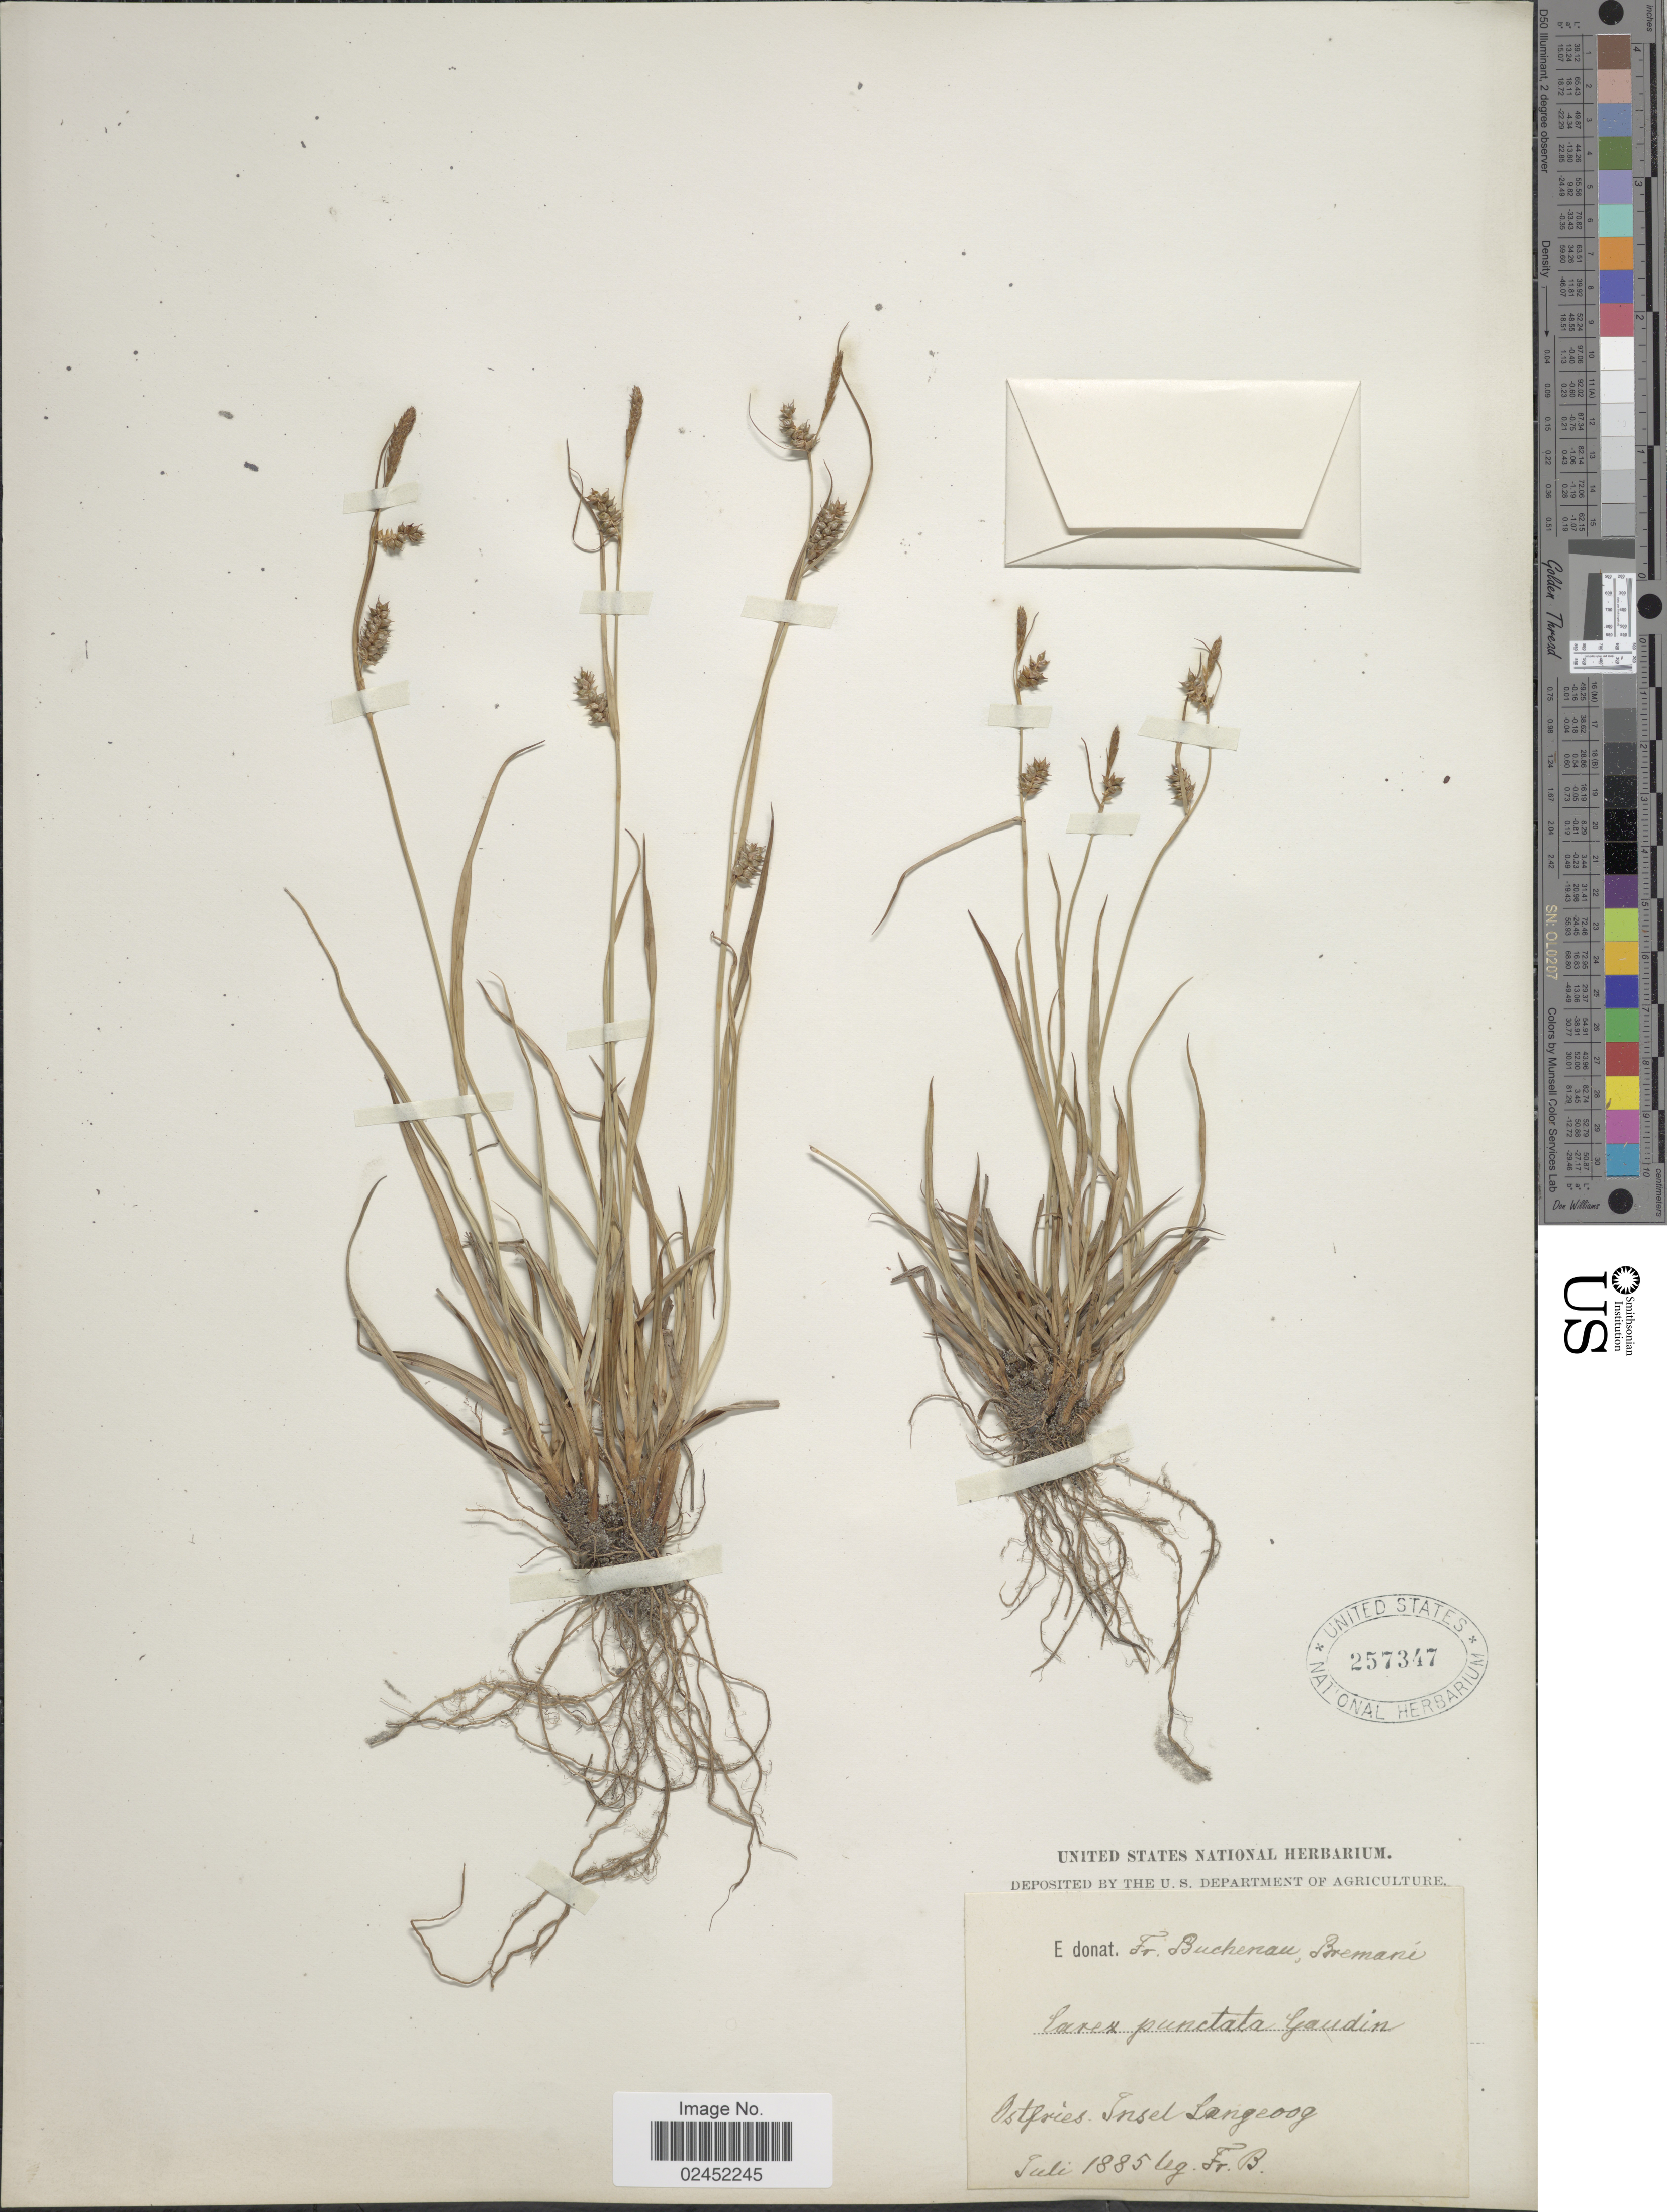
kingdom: Plantae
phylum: Tracheophyta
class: Liliopsida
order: Poales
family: Cyperaceae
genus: Carex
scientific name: Carex punctata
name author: Gaudin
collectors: F. Buchenau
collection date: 1885-06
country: Germany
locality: Ostfries. Insel Langeoog.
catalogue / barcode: US 257347